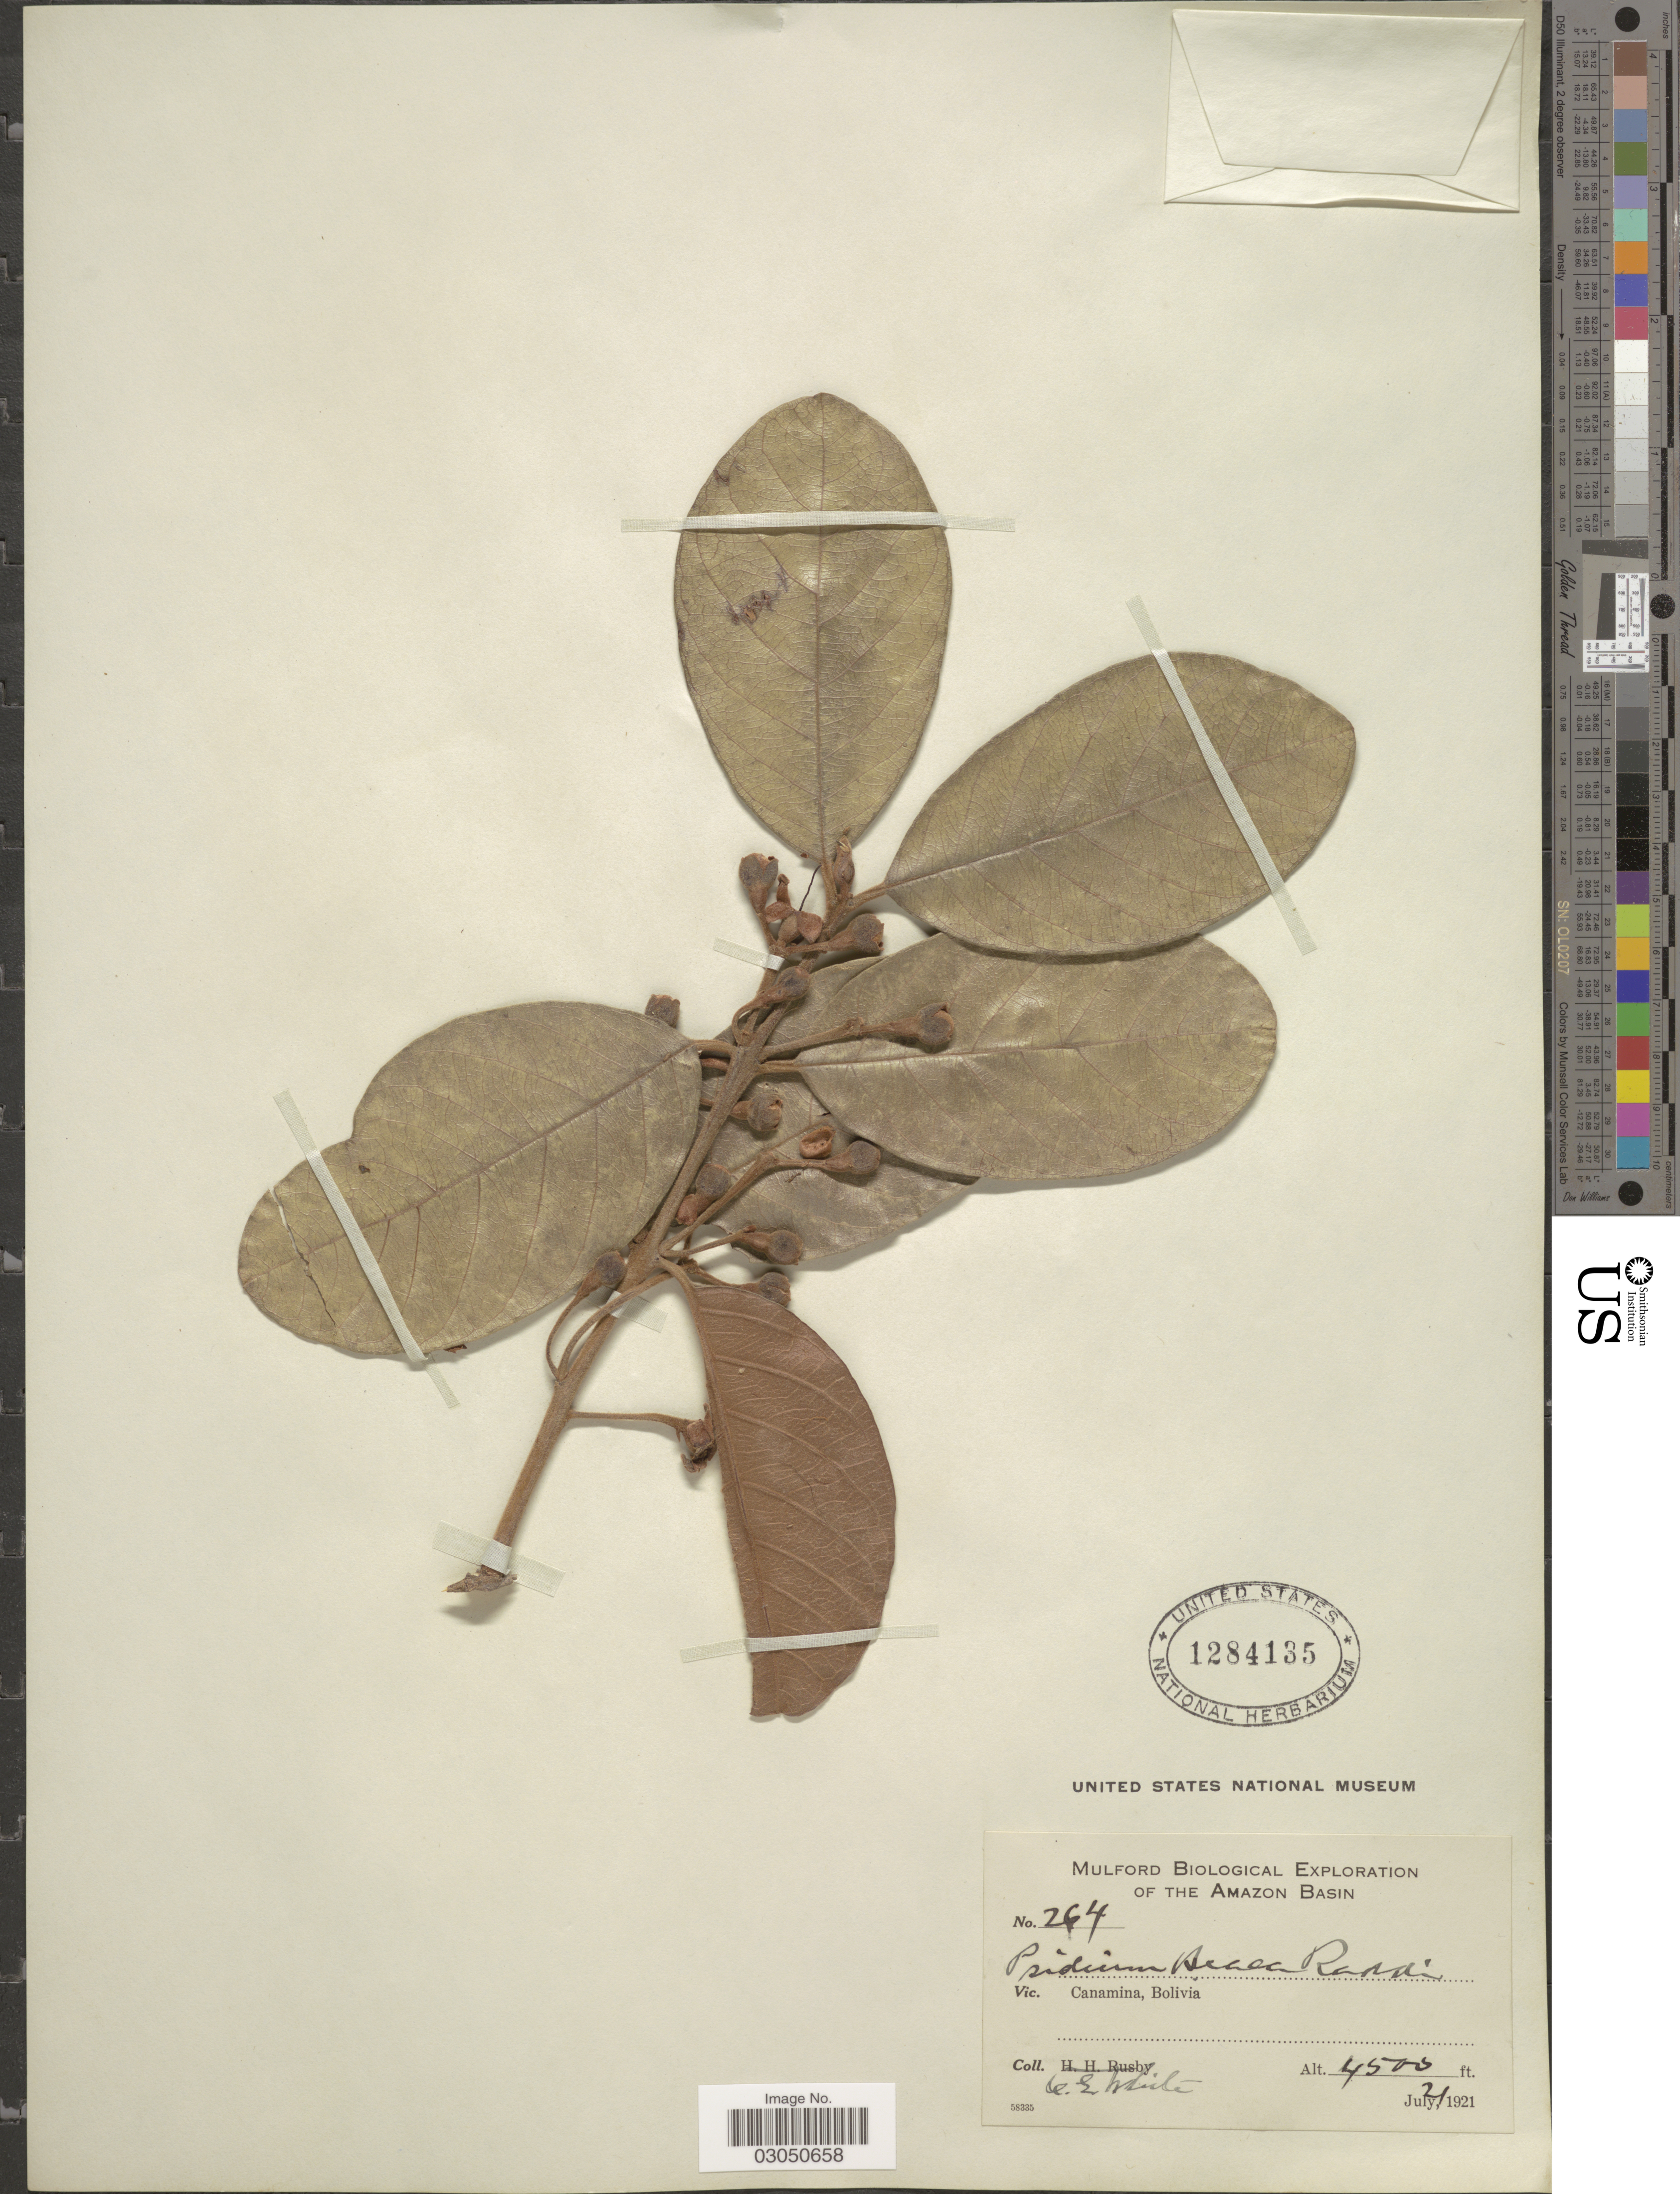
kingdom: Plantae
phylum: Tracheophyta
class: Magnoliopsida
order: Myrtales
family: Myrtaceae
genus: Psidium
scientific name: Psidium guineense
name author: Sw.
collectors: O. E. White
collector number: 264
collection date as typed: July 21, 1921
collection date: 1921-07-21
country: Bolivia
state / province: La Paz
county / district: Inquisivi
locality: Cañamina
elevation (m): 1372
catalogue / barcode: US 1284135